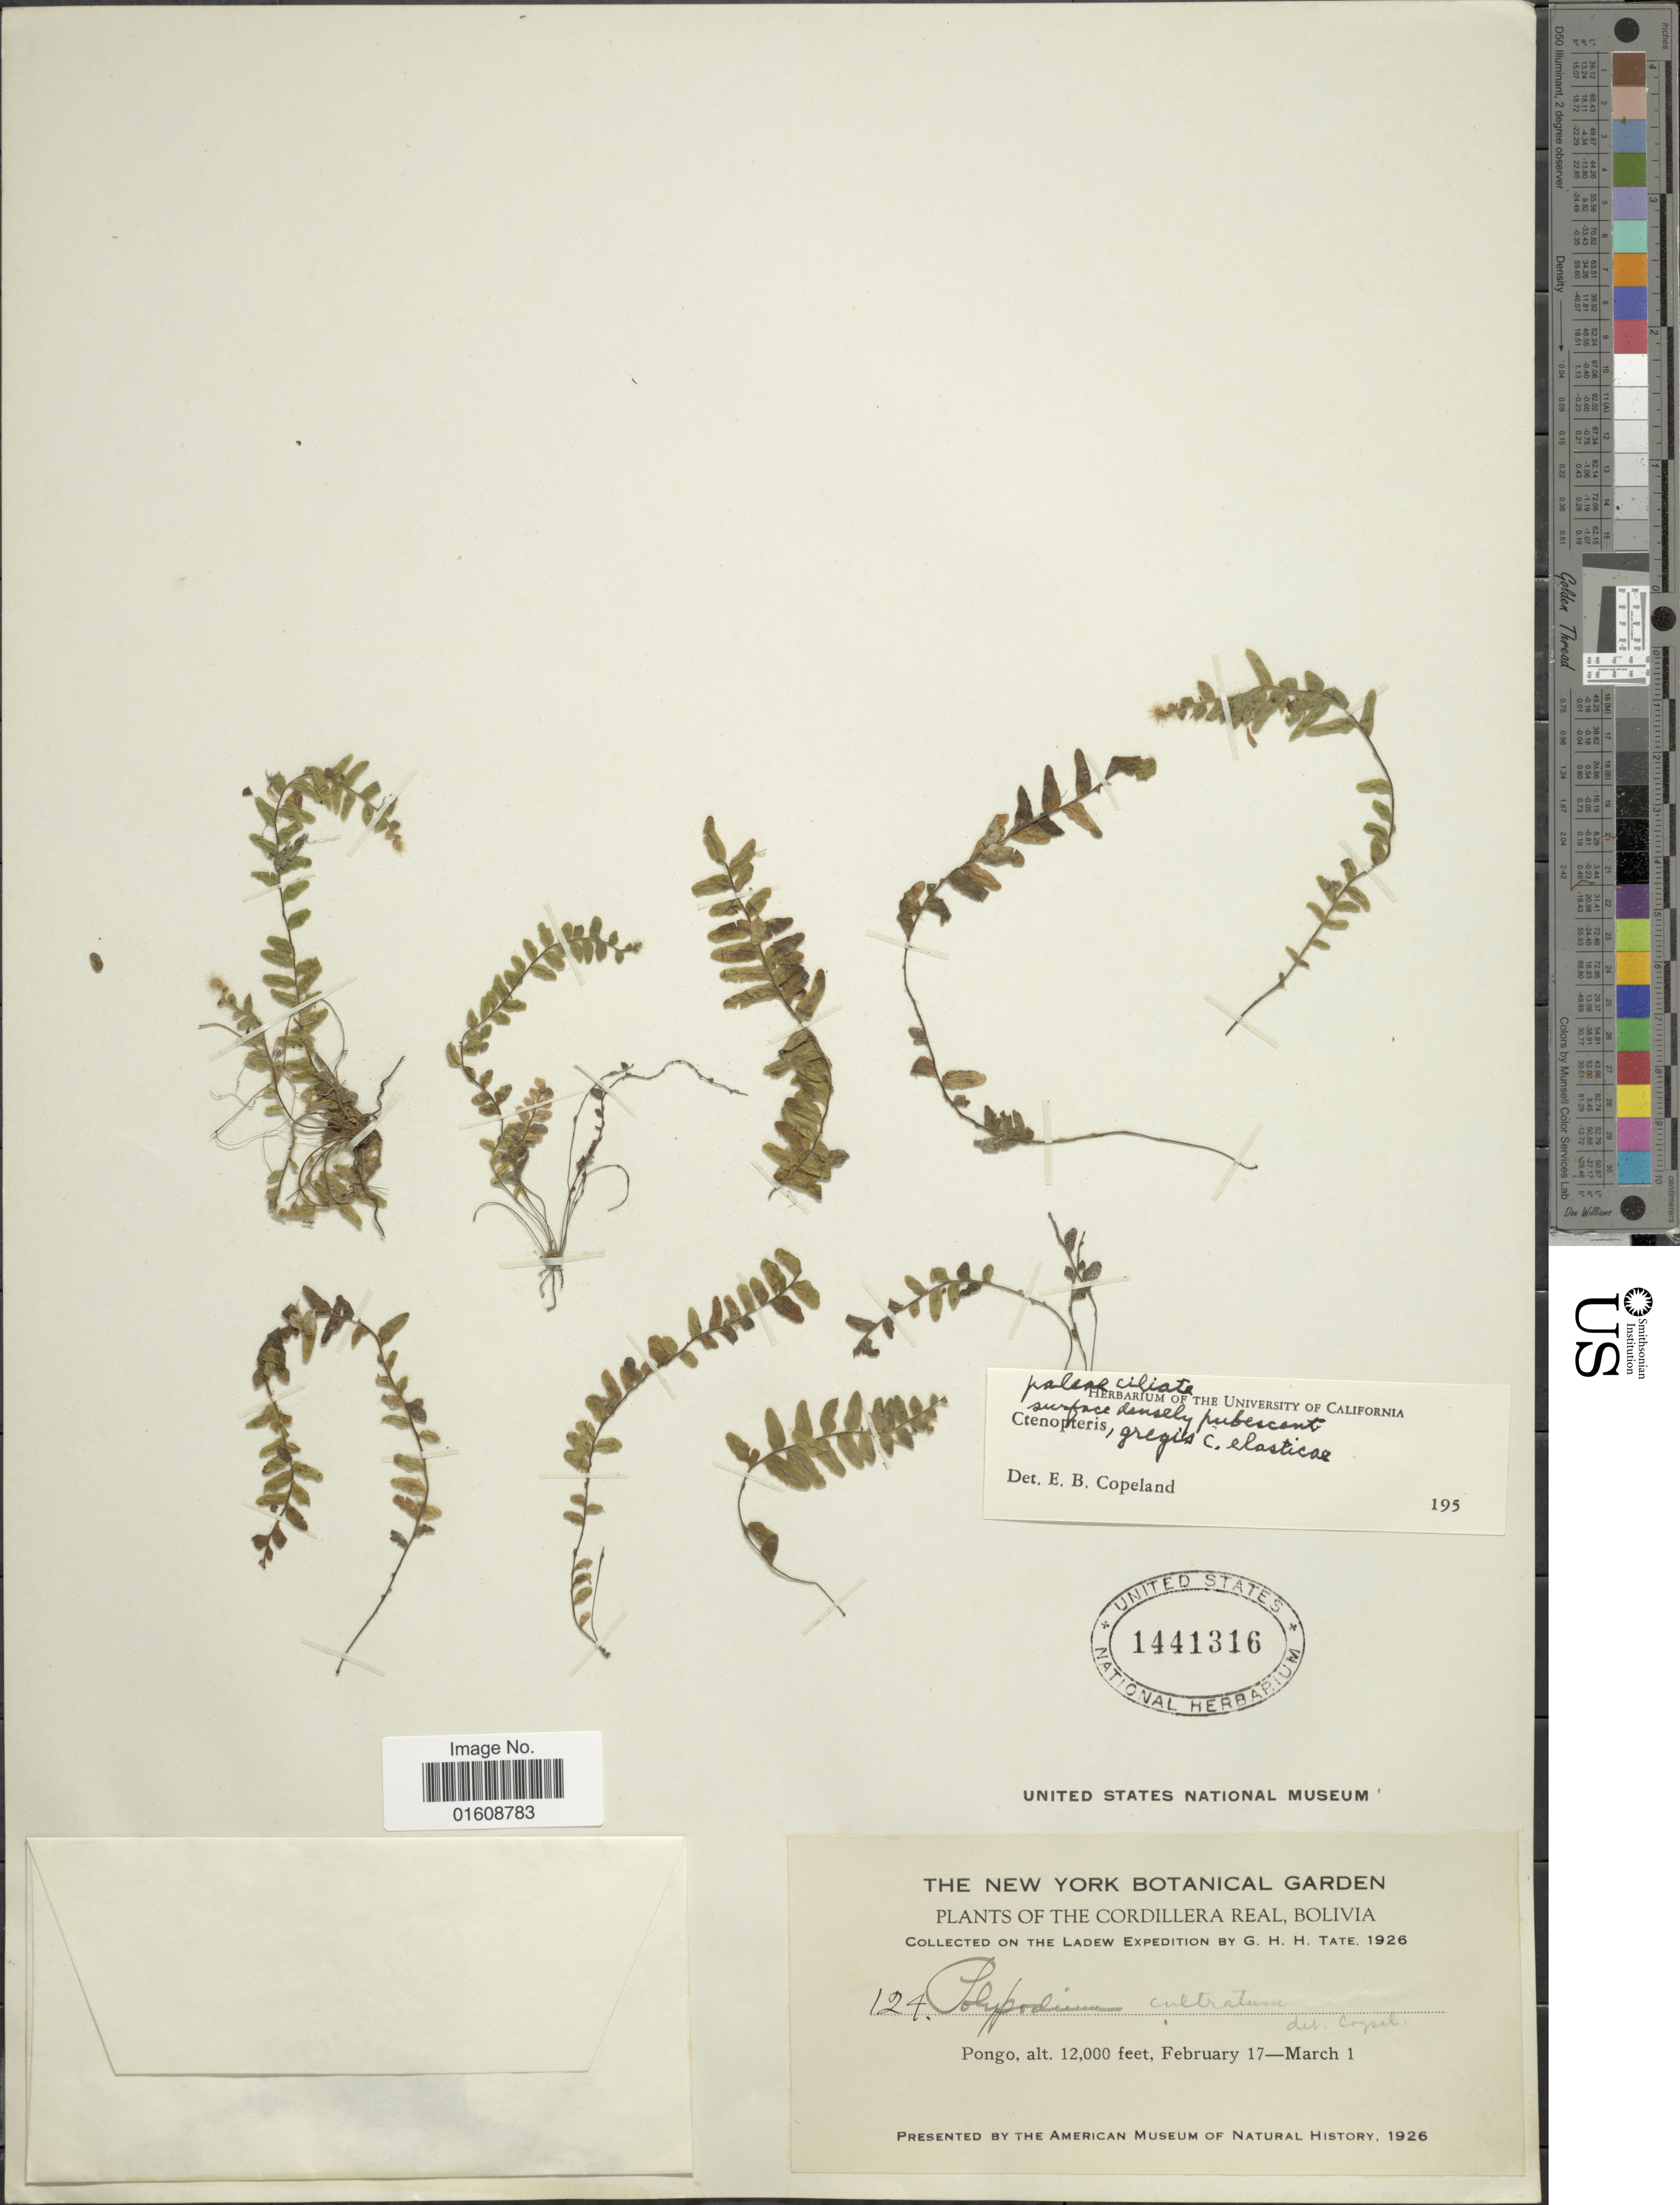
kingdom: Plantae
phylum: Tracheophyta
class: Polypodiopsida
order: Polypodiales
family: Polypodiaceae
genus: Alansmia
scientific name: Alansmia cultrata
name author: (Bory ex Willd.) Moguel & M. Kessler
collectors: G. H. H.Tate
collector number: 124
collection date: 1926-02-17/1926-03-01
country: Bolivia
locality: Cordillera Real, Pongo. Ladew [unsure placement]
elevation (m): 3658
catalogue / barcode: US 1441316